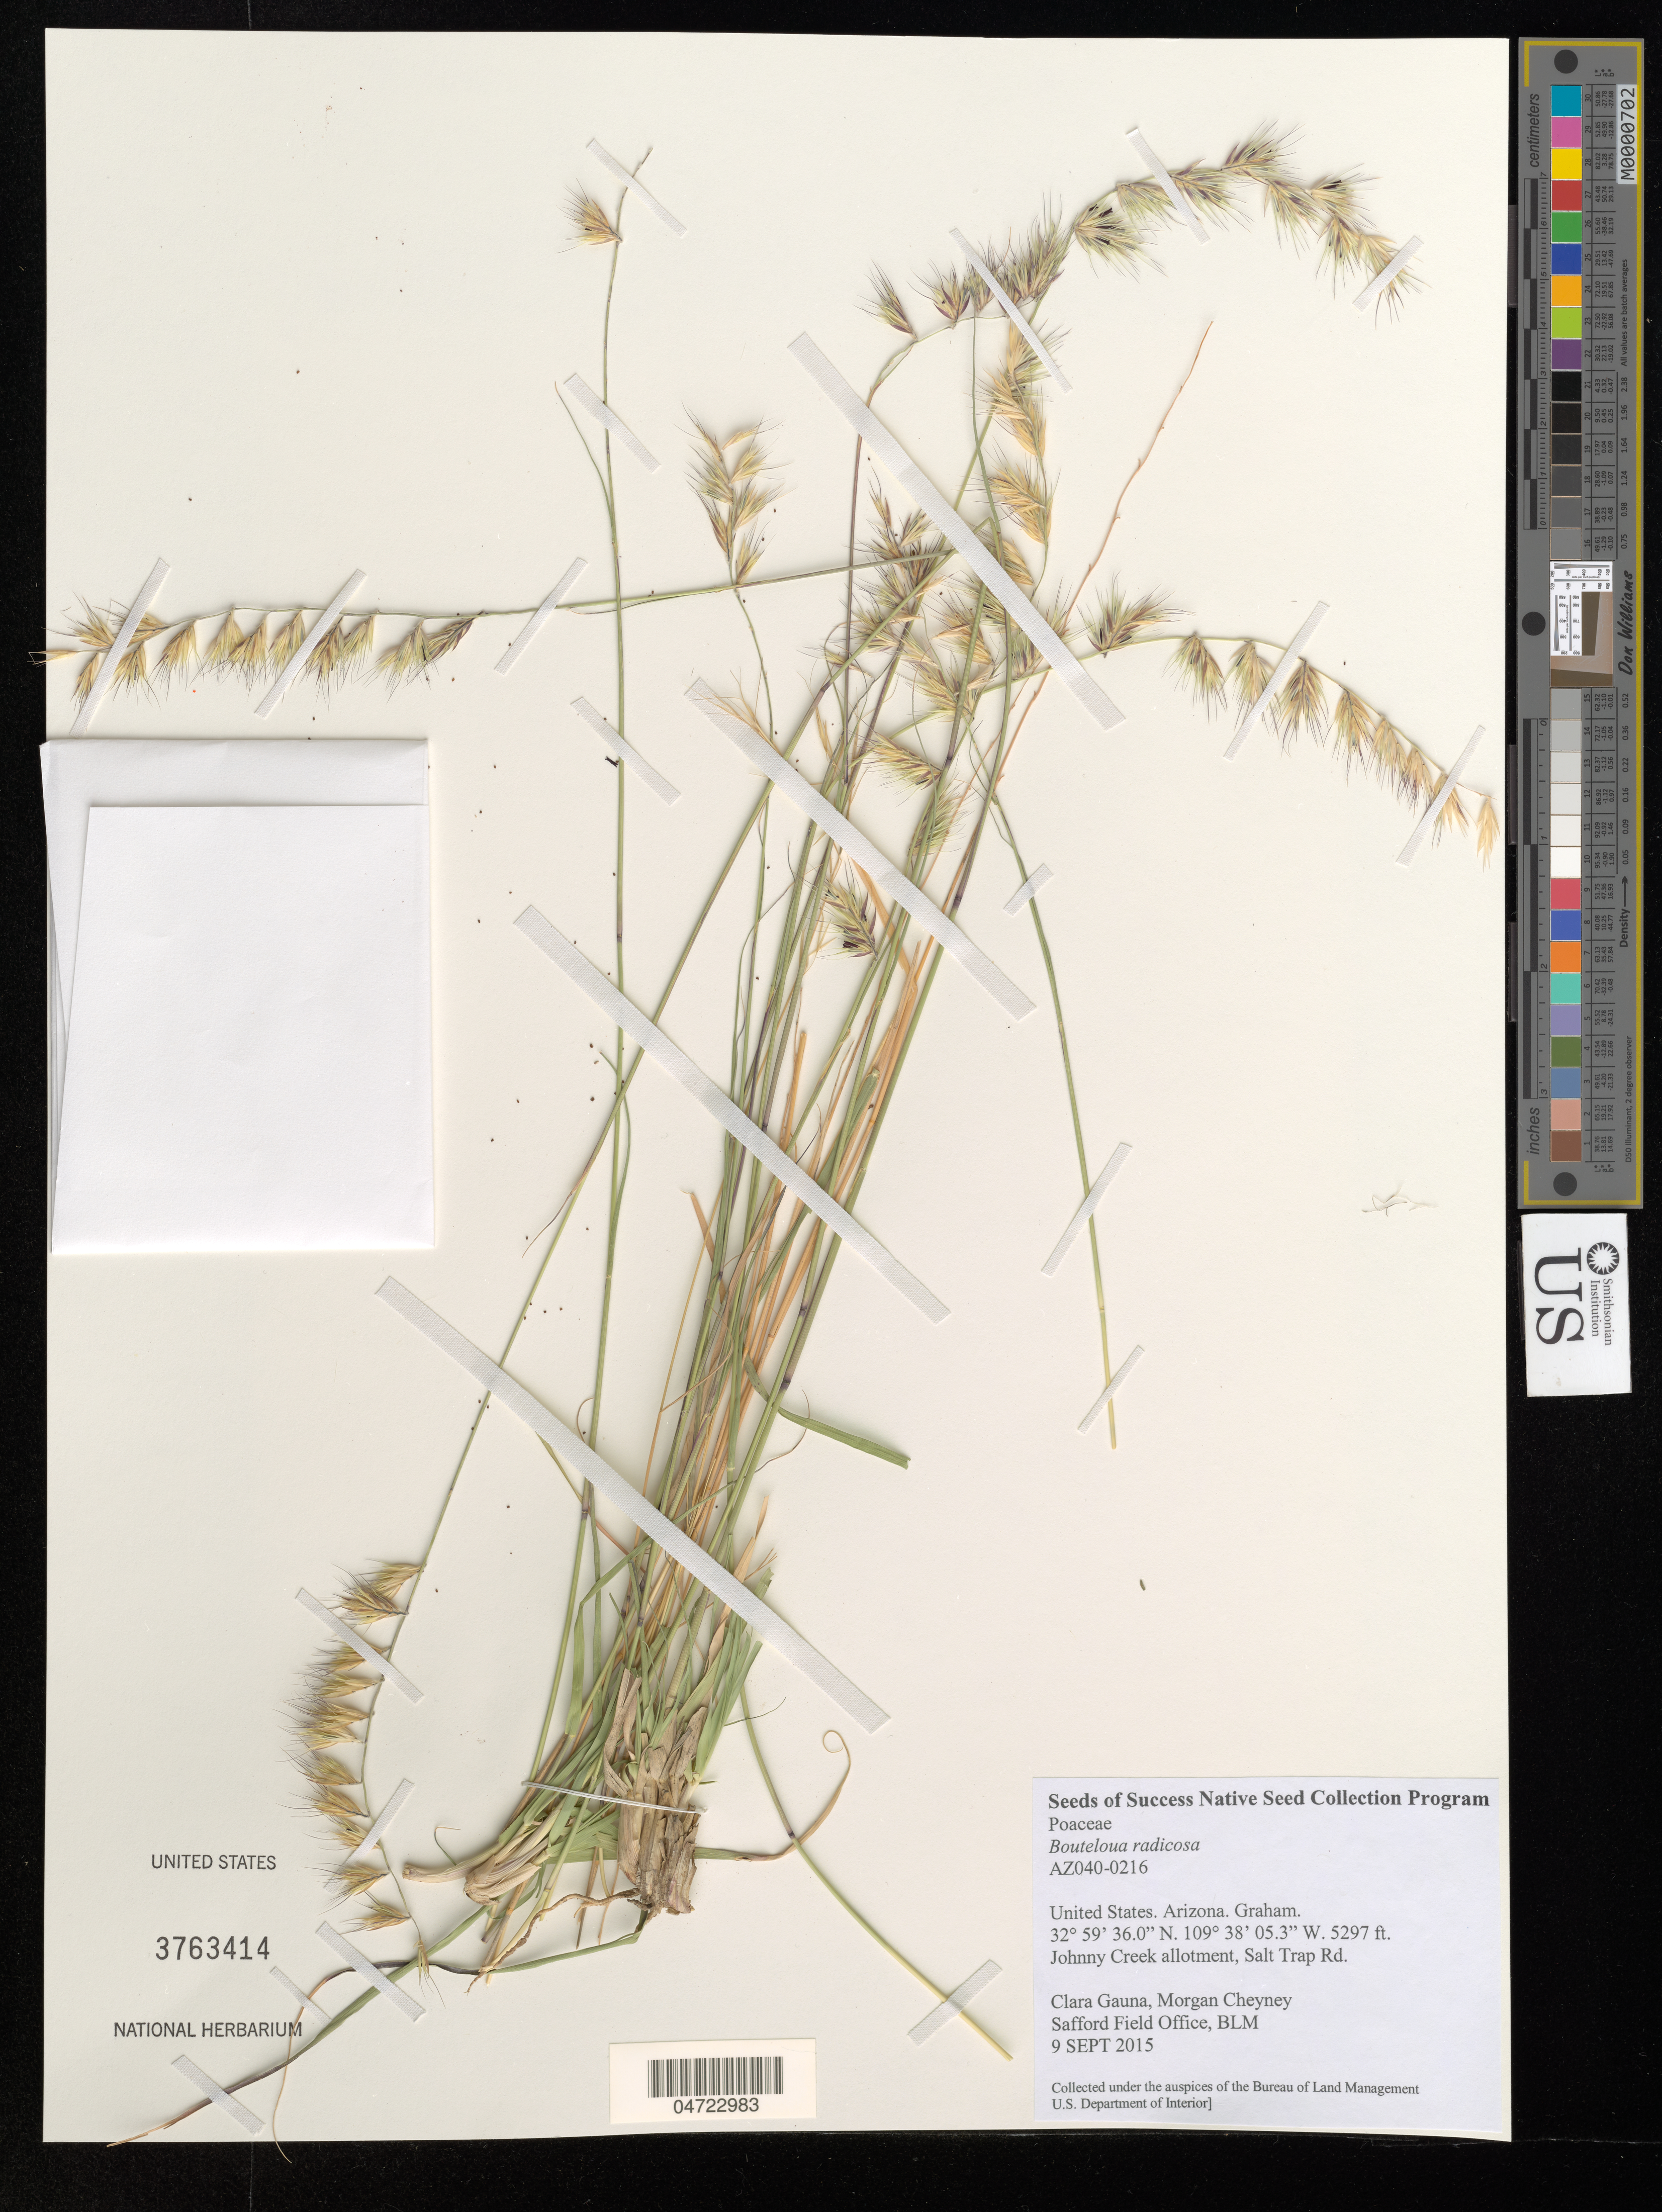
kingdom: Plantae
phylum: Tracheophyta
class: Liliopsida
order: Poales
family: Poaceae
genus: Bouteloua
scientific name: Bouteloua radicosa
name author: (E. Fourn.) Griffiths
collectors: C. Gauna & M. Cheyney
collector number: AZ040-0216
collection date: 2015-09-09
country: United States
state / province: Arizona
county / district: Graham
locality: Graham. Johnny Creek allotment, Salt Trap Rd.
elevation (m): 1615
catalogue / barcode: US 3763414